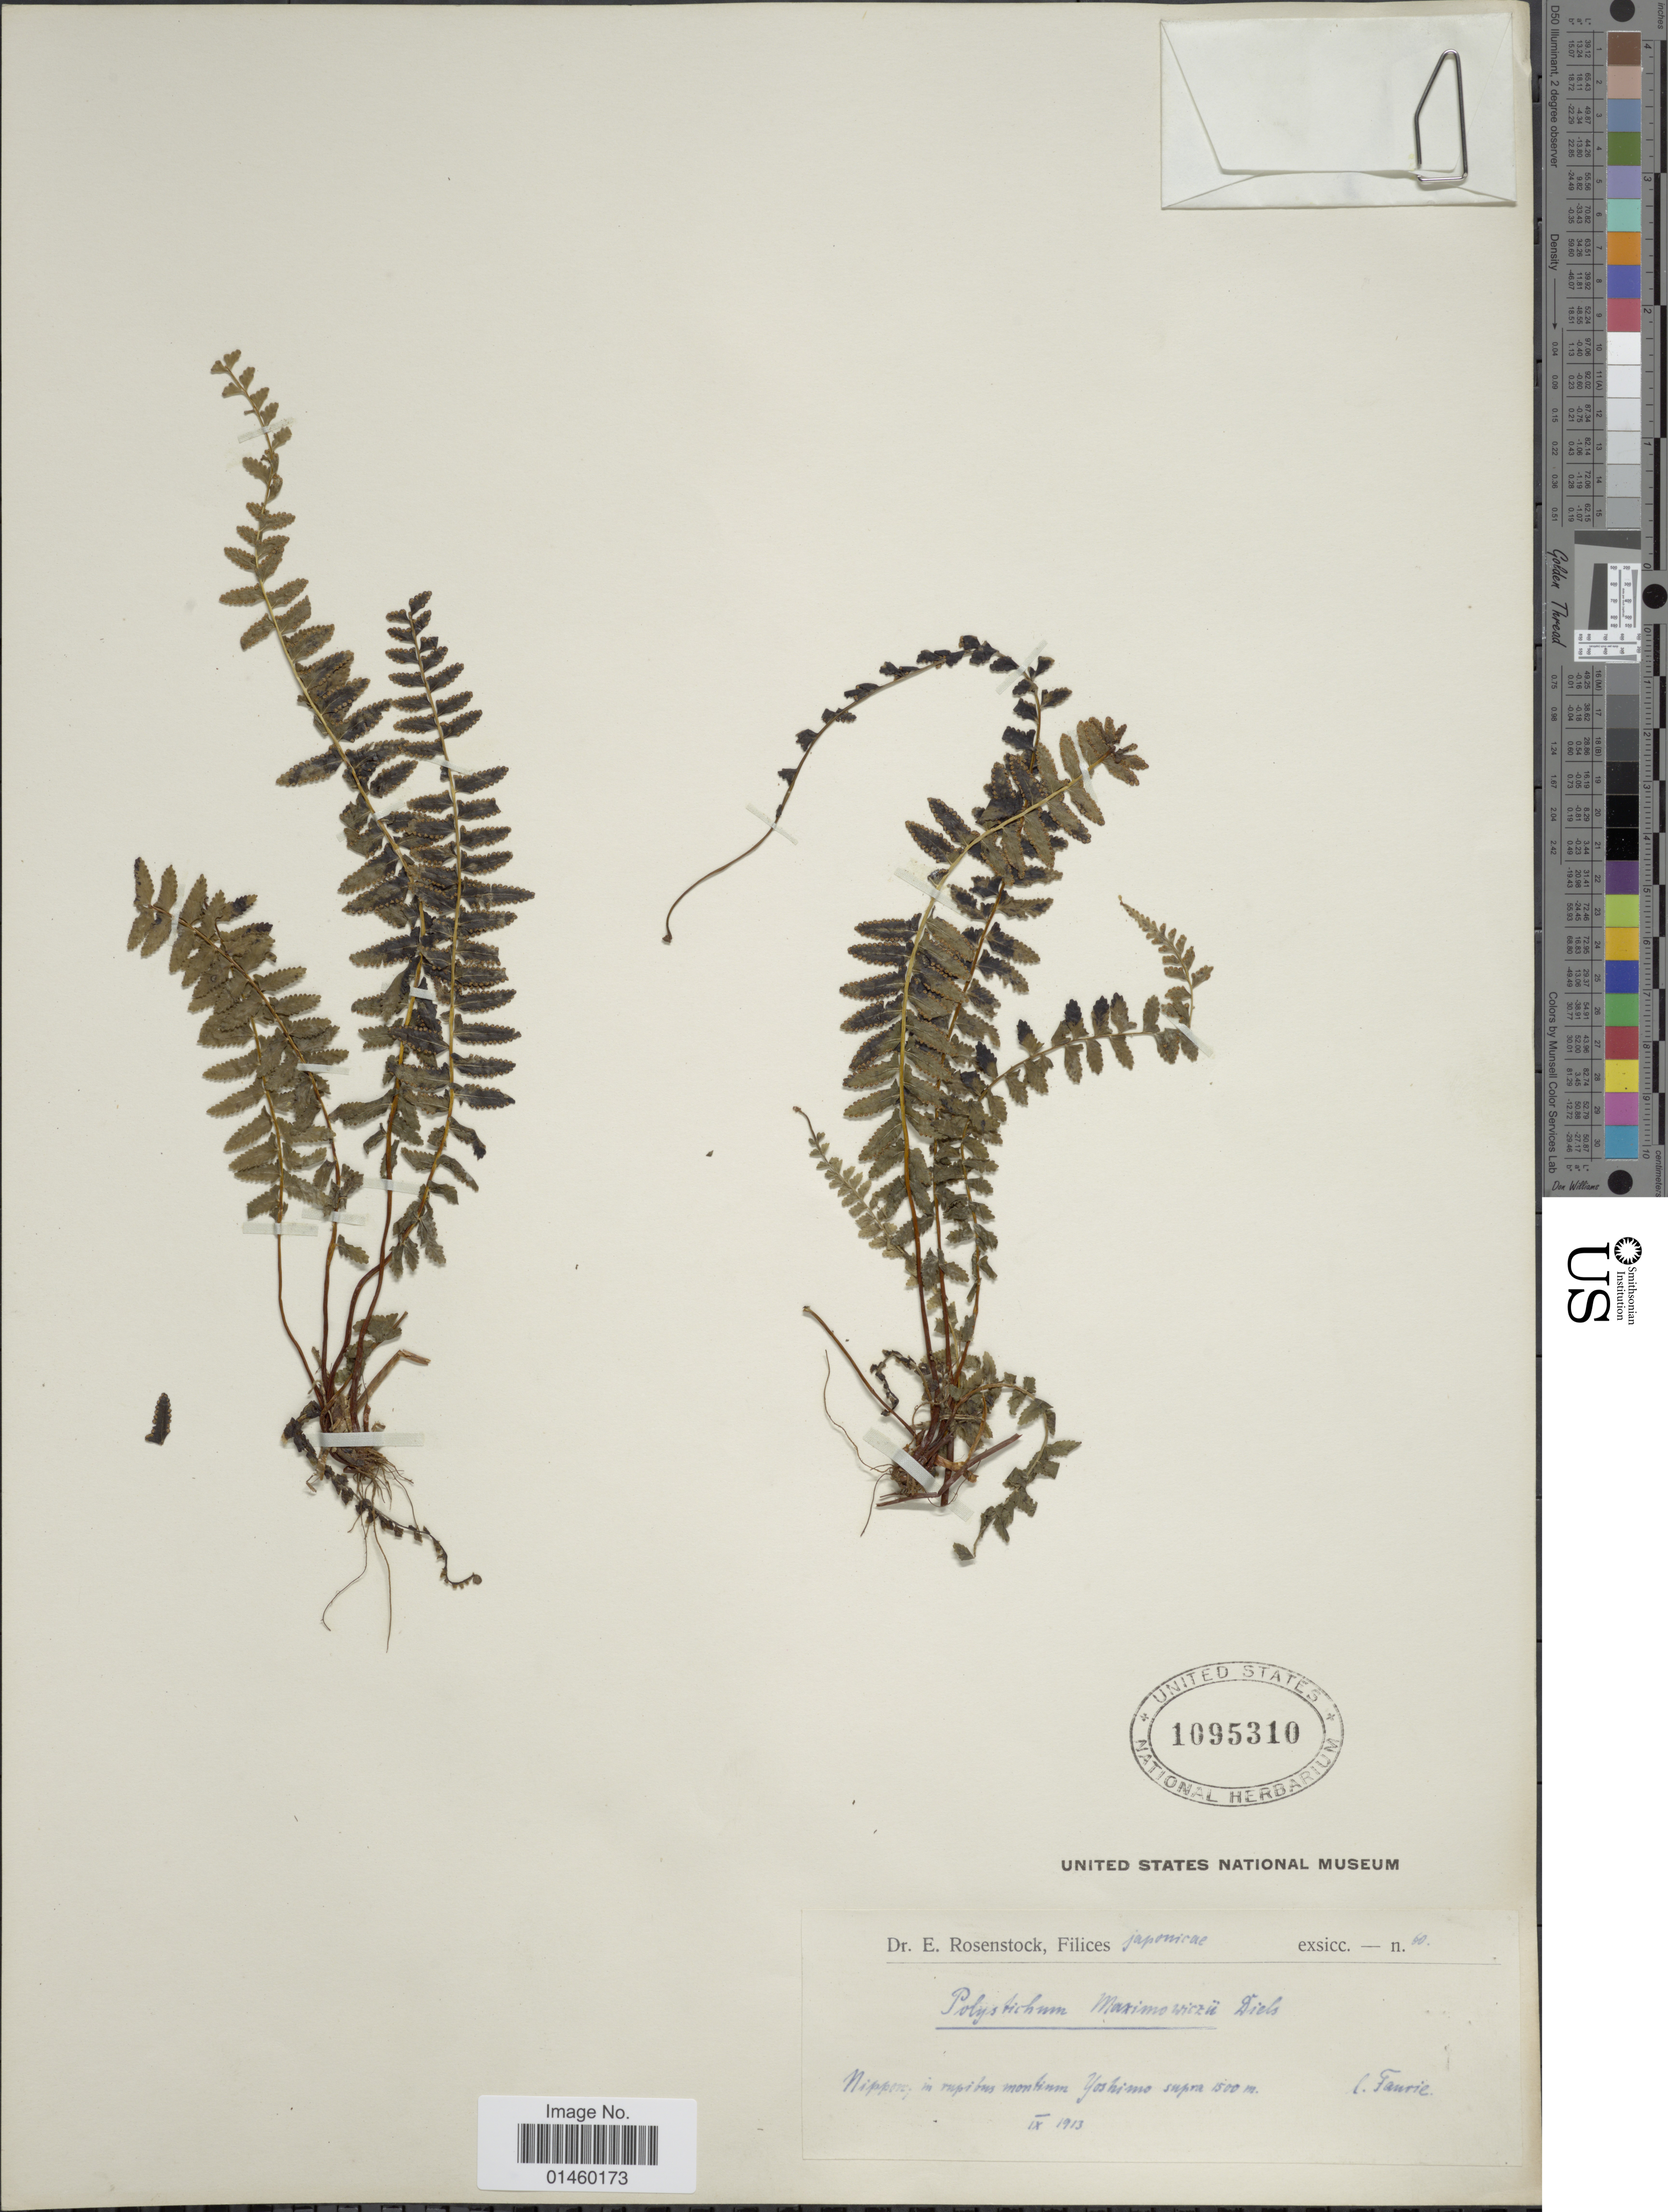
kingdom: Plantae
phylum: Tracheophyta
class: Polypodiopsida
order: Polypodiales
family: Dennstaedtiaceae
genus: Monachosorum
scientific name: Monachosorum maximowiczii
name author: (Baker) Hayata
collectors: -. Faurie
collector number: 60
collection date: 1913-09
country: Japan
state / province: Nara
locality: Nippora, in rupibus. Yoshino supra.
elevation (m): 1500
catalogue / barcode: US 1095310